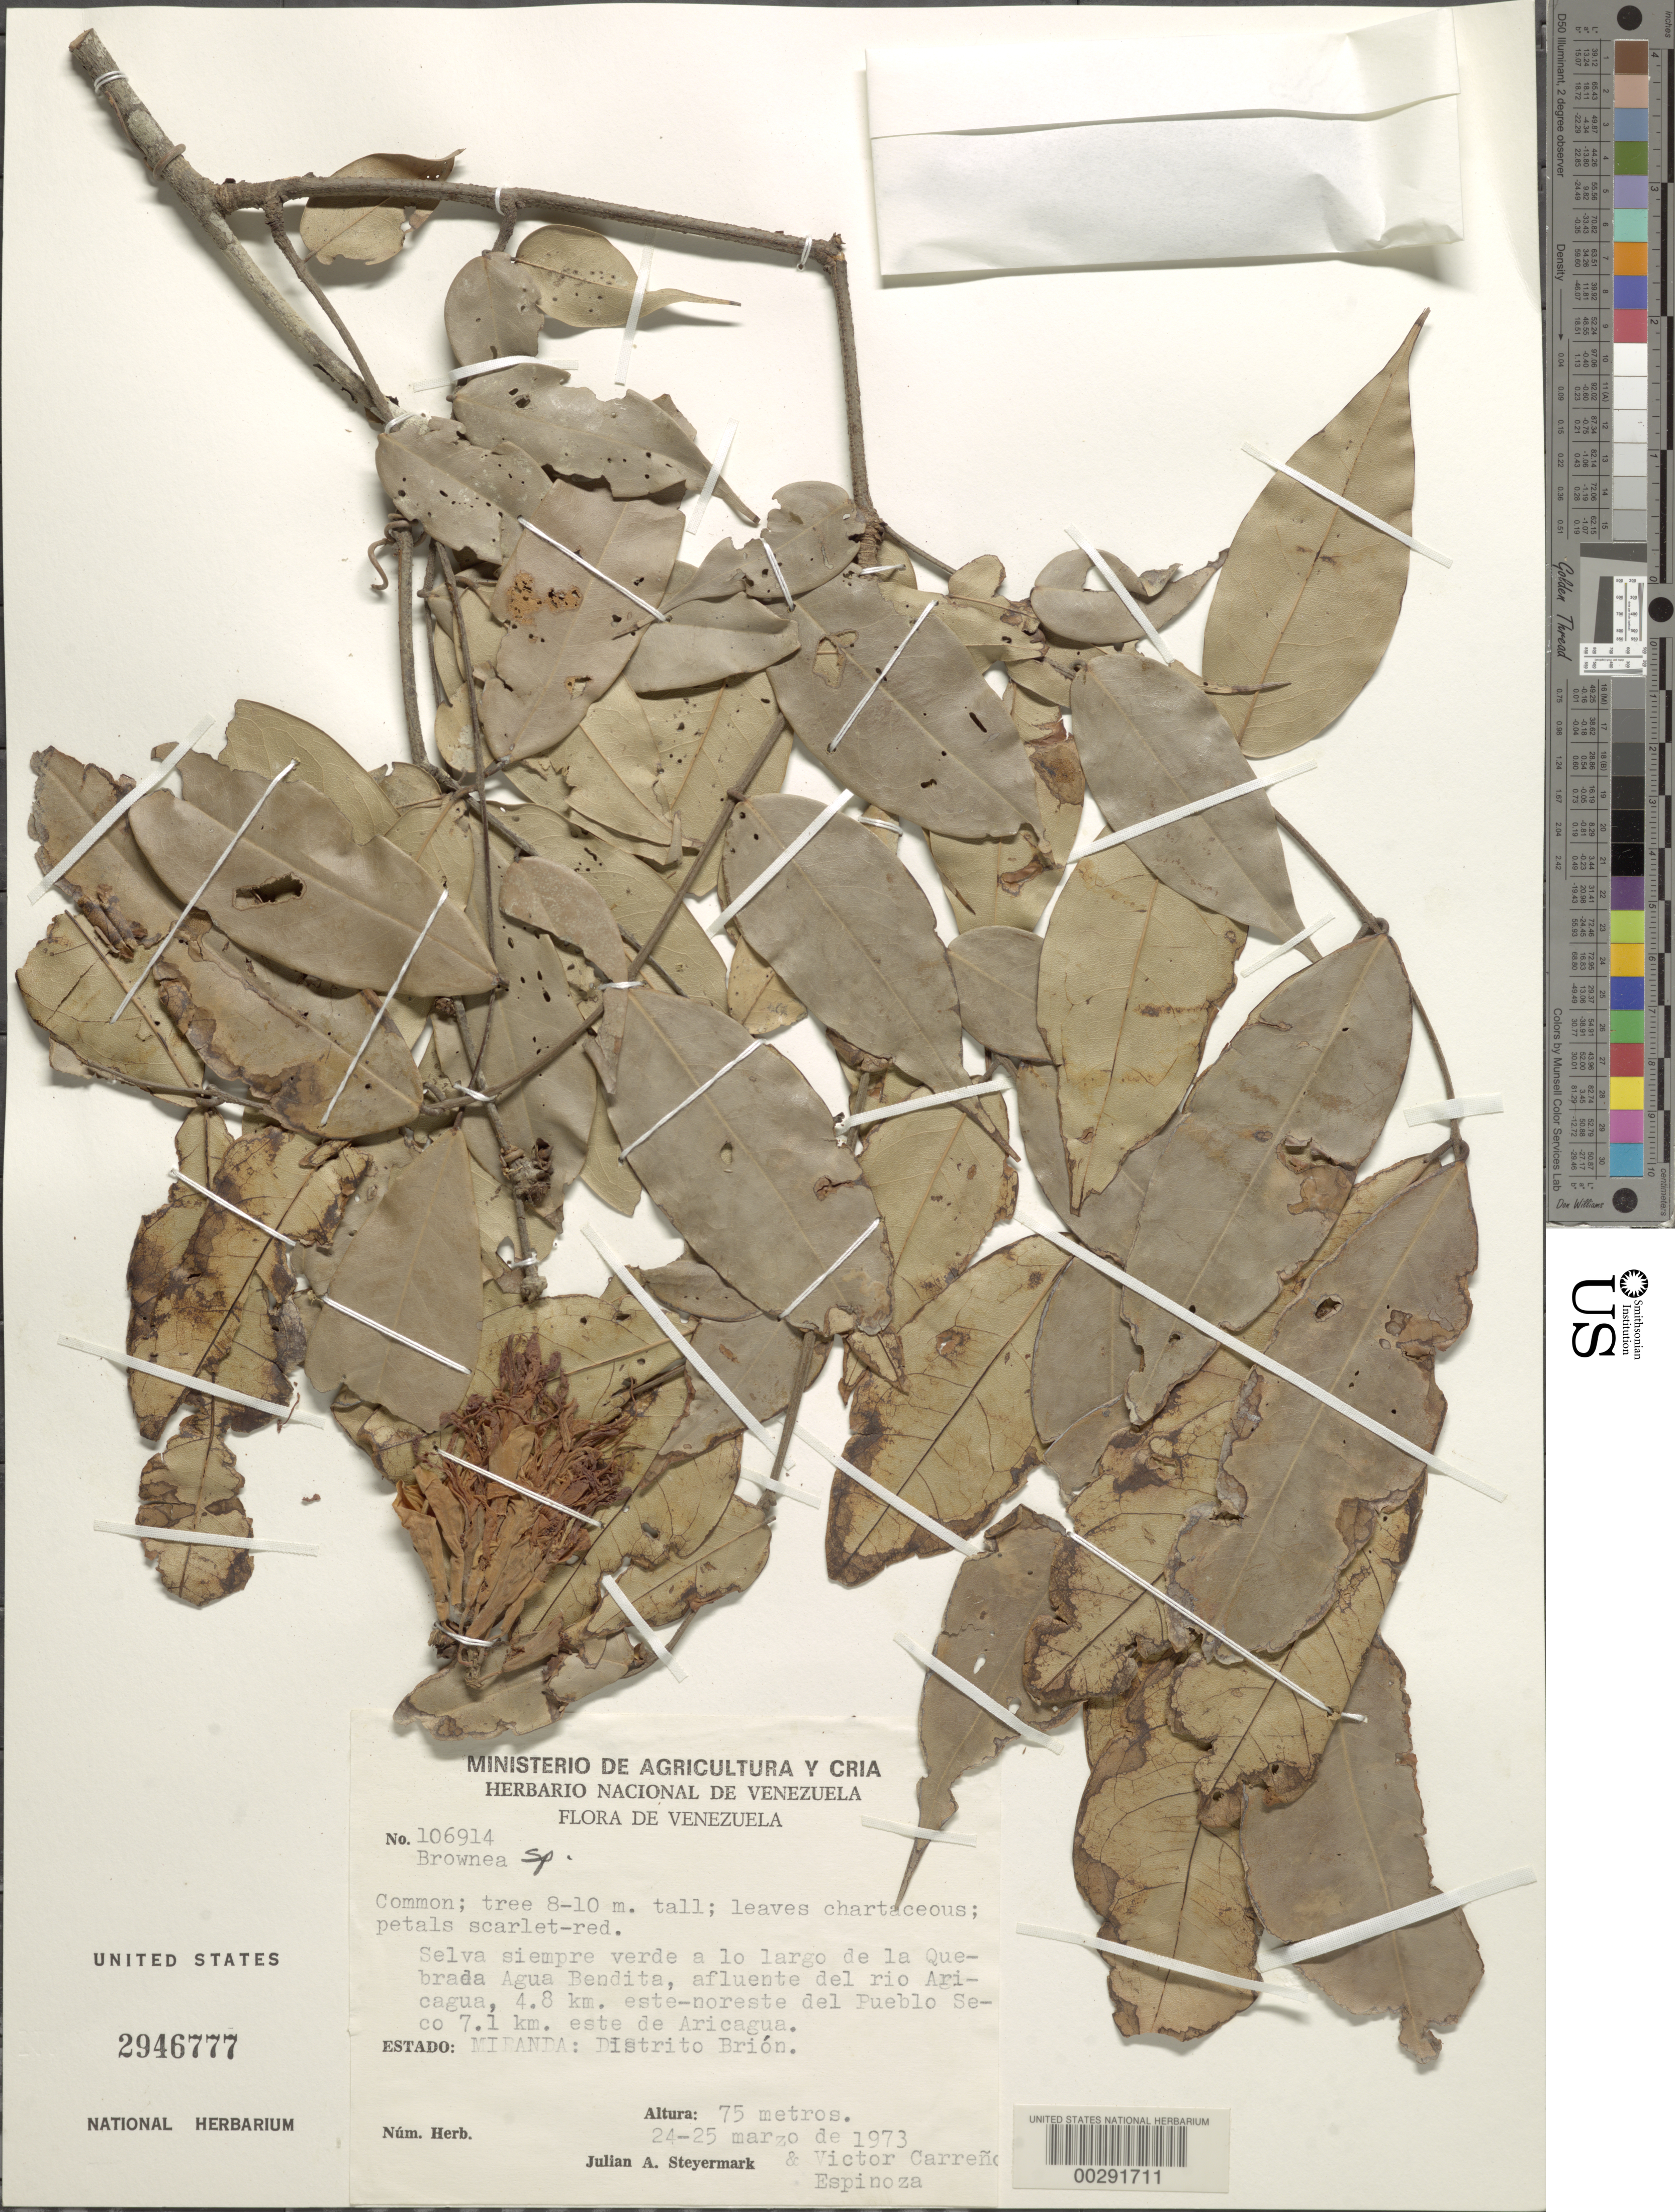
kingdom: Plantae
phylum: Tracheophyta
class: Magnoliopsida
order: Fabales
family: Fabaceae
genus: Brownea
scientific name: Brownea coccinea subsp. coccinea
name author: Jacq.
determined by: Santos-Silva, J.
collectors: J. Steyermark & V. Carreño E.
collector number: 106914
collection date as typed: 24 Mar 1973 to 25 Mar 1973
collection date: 1973-03-24/1973-03-25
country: Venezuela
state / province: Miranda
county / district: Brión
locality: Along the quebrada Agua Bendita, afluent of the Rio Aricagua, 4.8 km ENE of the Pueblo Seco, 7.1 km E of Aricagua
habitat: Evergreen forest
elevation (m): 75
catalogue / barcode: US 2946777